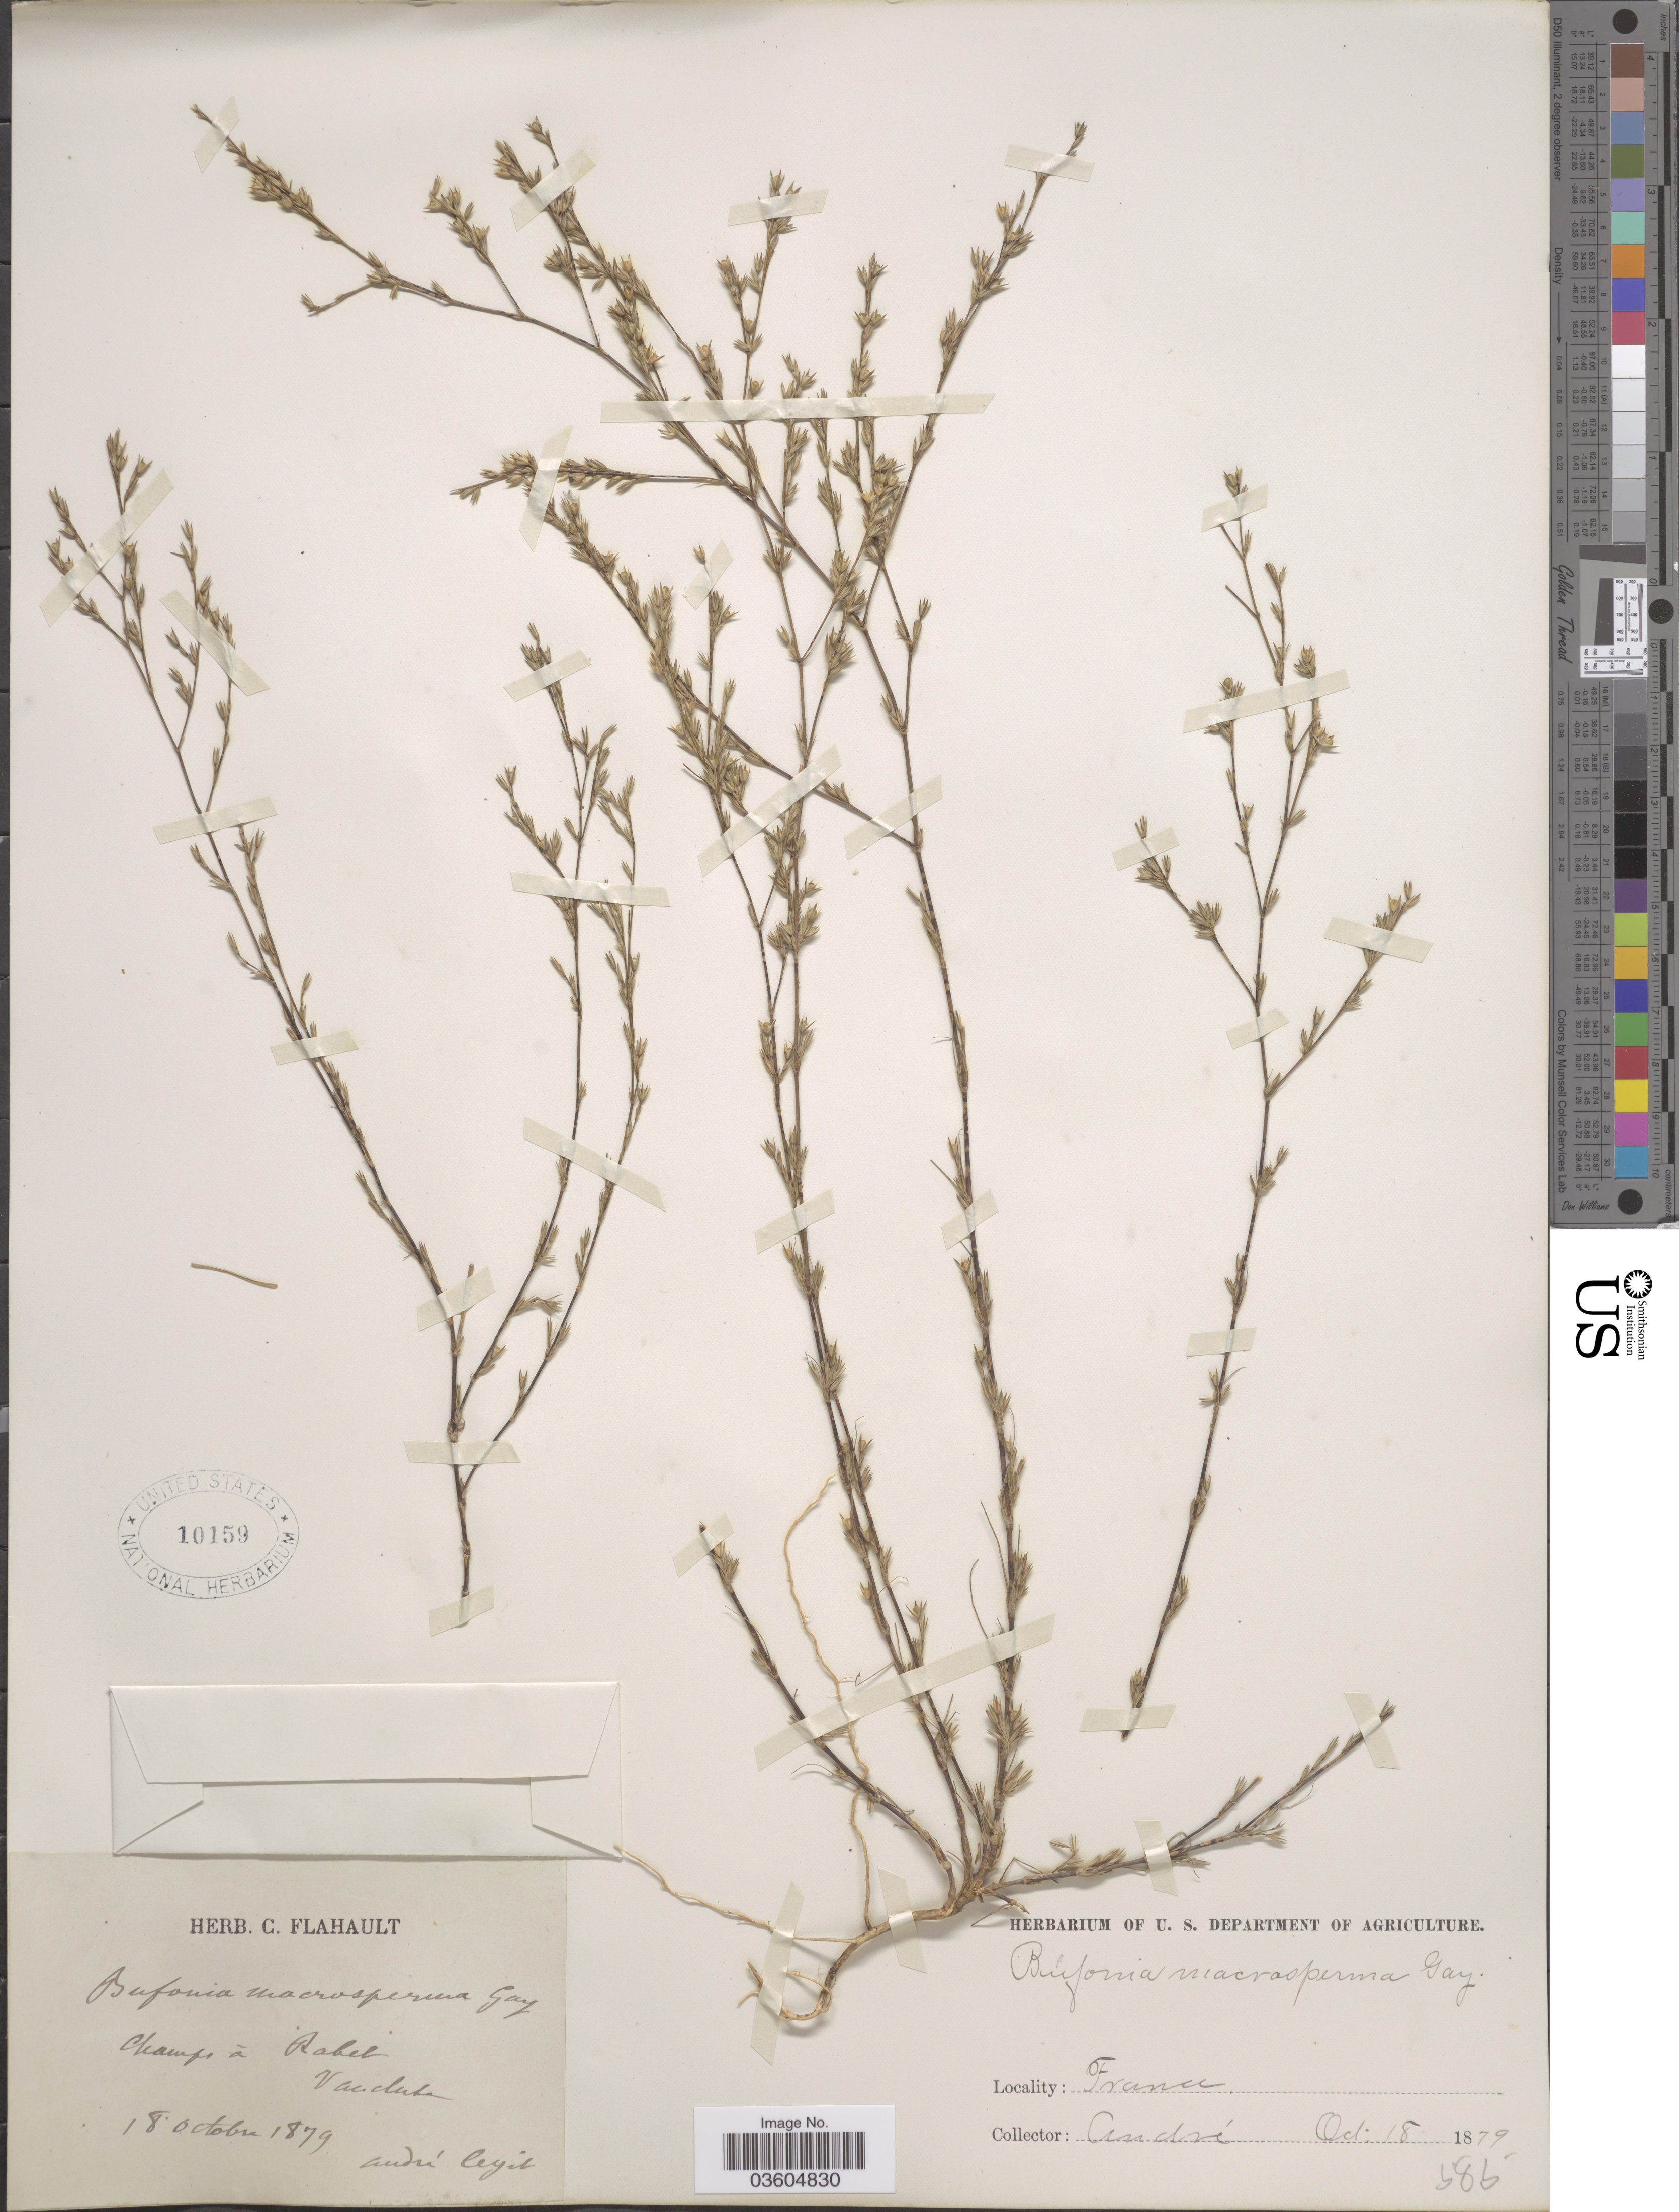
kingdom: Plantae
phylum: Tracheophyta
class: Magnoliopsida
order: Caryophyllales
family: Caryophyllaceae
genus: Bufonia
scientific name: Bufonia macrosperma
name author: J. Gay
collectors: André, --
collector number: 585?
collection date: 1879-10-18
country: France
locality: Champs á Rabel Vancluse.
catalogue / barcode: US 10159